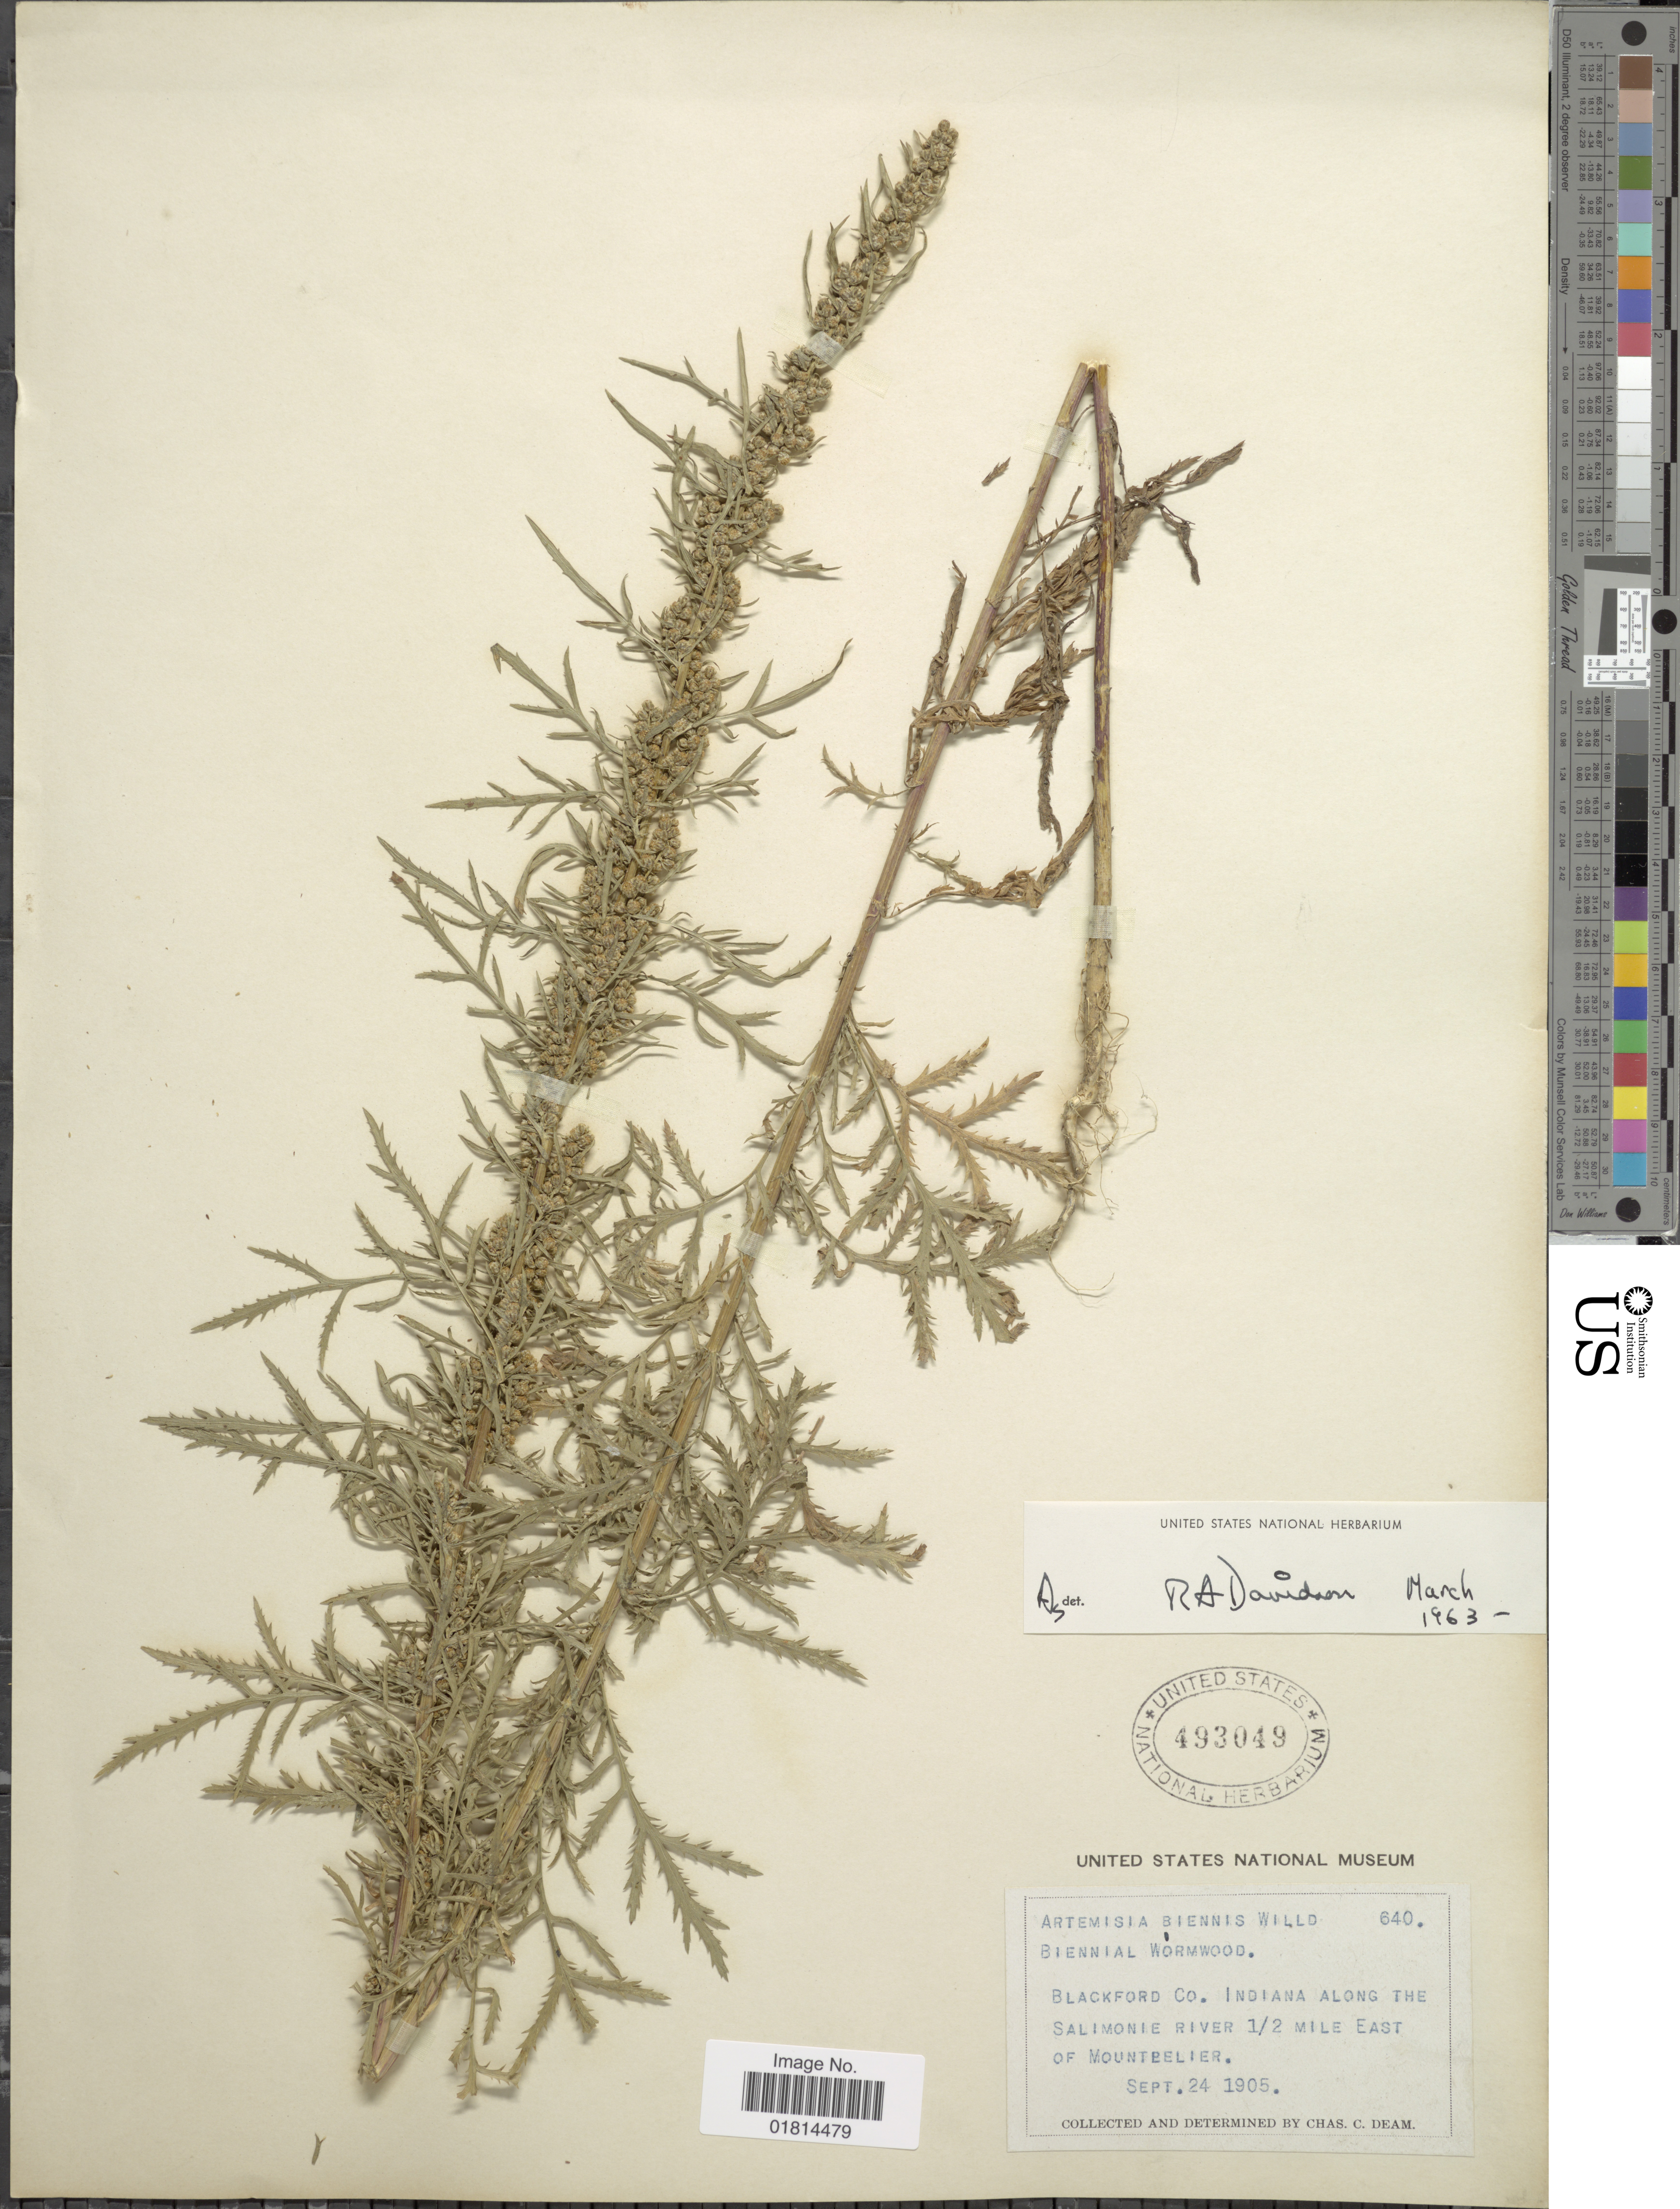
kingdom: Plantae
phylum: Tracheophyta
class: Magnoliopsida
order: Asterales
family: Asteraceae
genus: Artemisia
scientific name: Artemisia biennis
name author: Willd.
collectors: C. C. Deam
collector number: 640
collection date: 1905-09-24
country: United States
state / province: Indiana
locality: Blackford Co. Indiana along the Salimonie River 1/2 mile East of Mountpelier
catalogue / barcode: US 493049